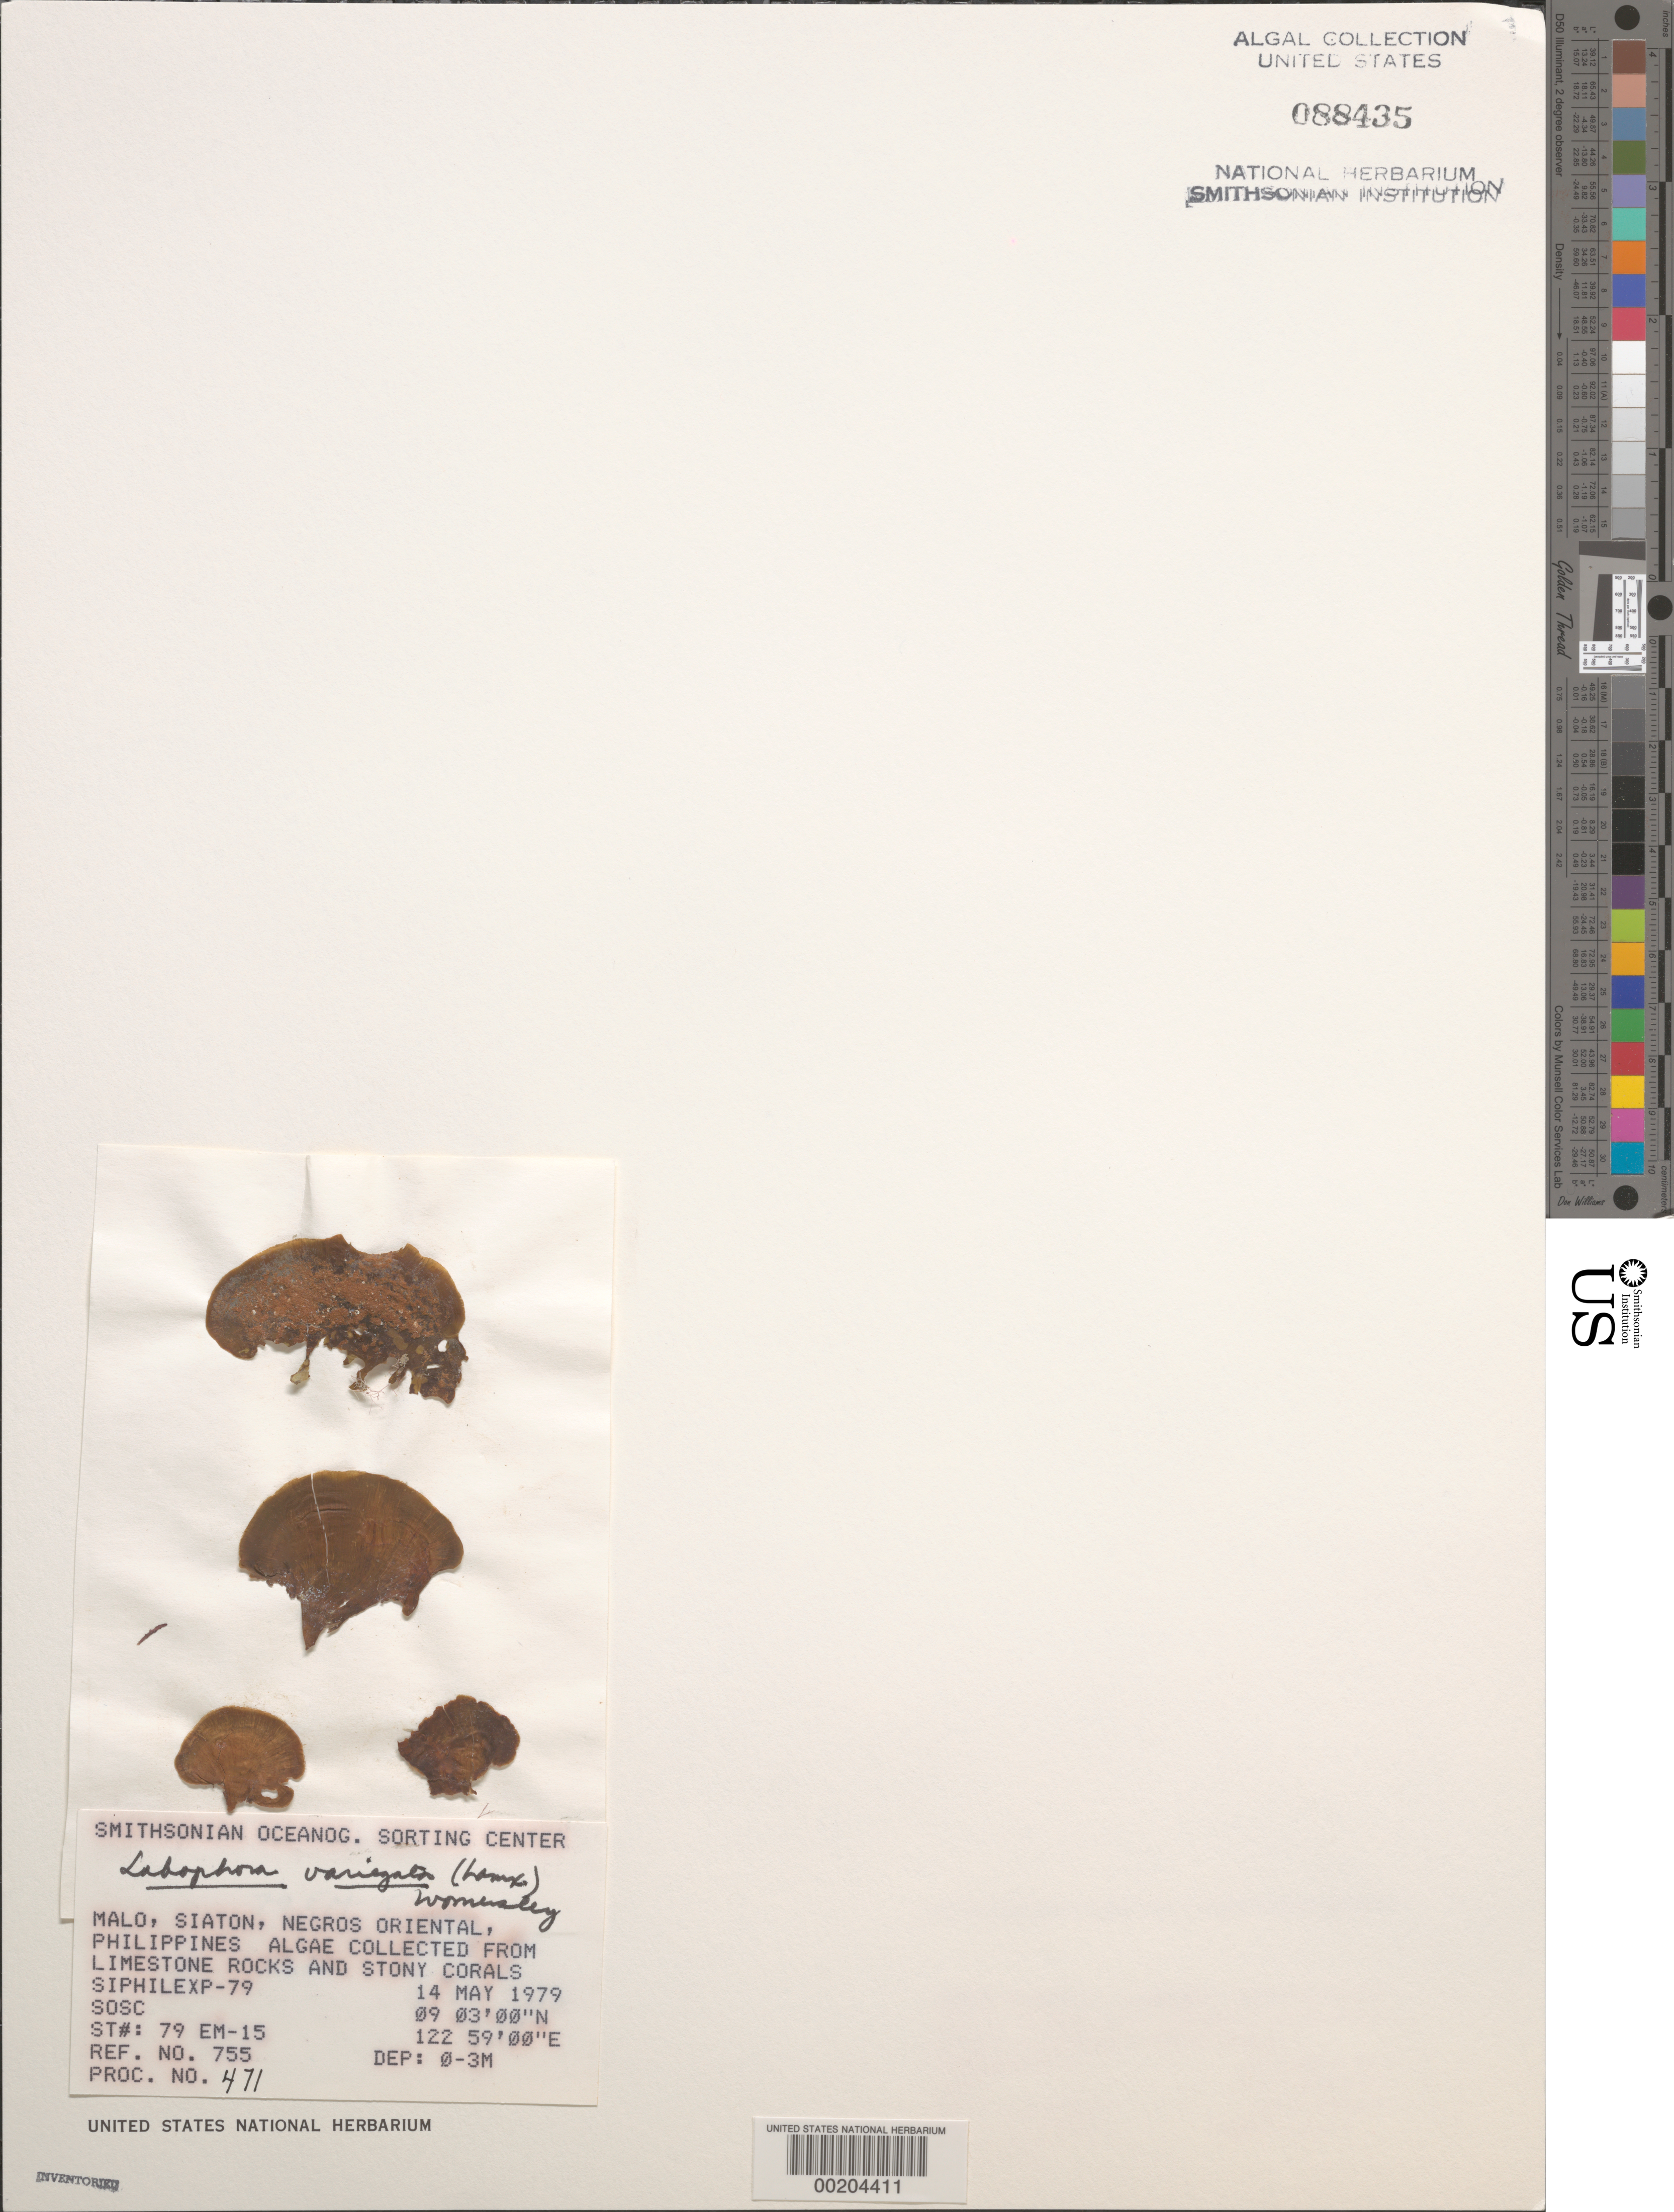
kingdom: Chromista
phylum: Ochrophyta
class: Phaeophyceae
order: Dictyotales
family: Dictyotaceae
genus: Lobophora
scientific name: Lobophora variegata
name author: (J.V.Lamouroux) Womersley & E.C. Oliveira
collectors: SOSC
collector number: Station 79 Em-15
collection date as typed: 14 May 1979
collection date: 1979-05-14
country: Philippines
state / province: Central Visayas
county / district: Negros Oriental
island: Negros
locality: Malo, Siaton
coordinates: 09 03'00"N, 122 59'00"E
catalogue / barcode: US 88435